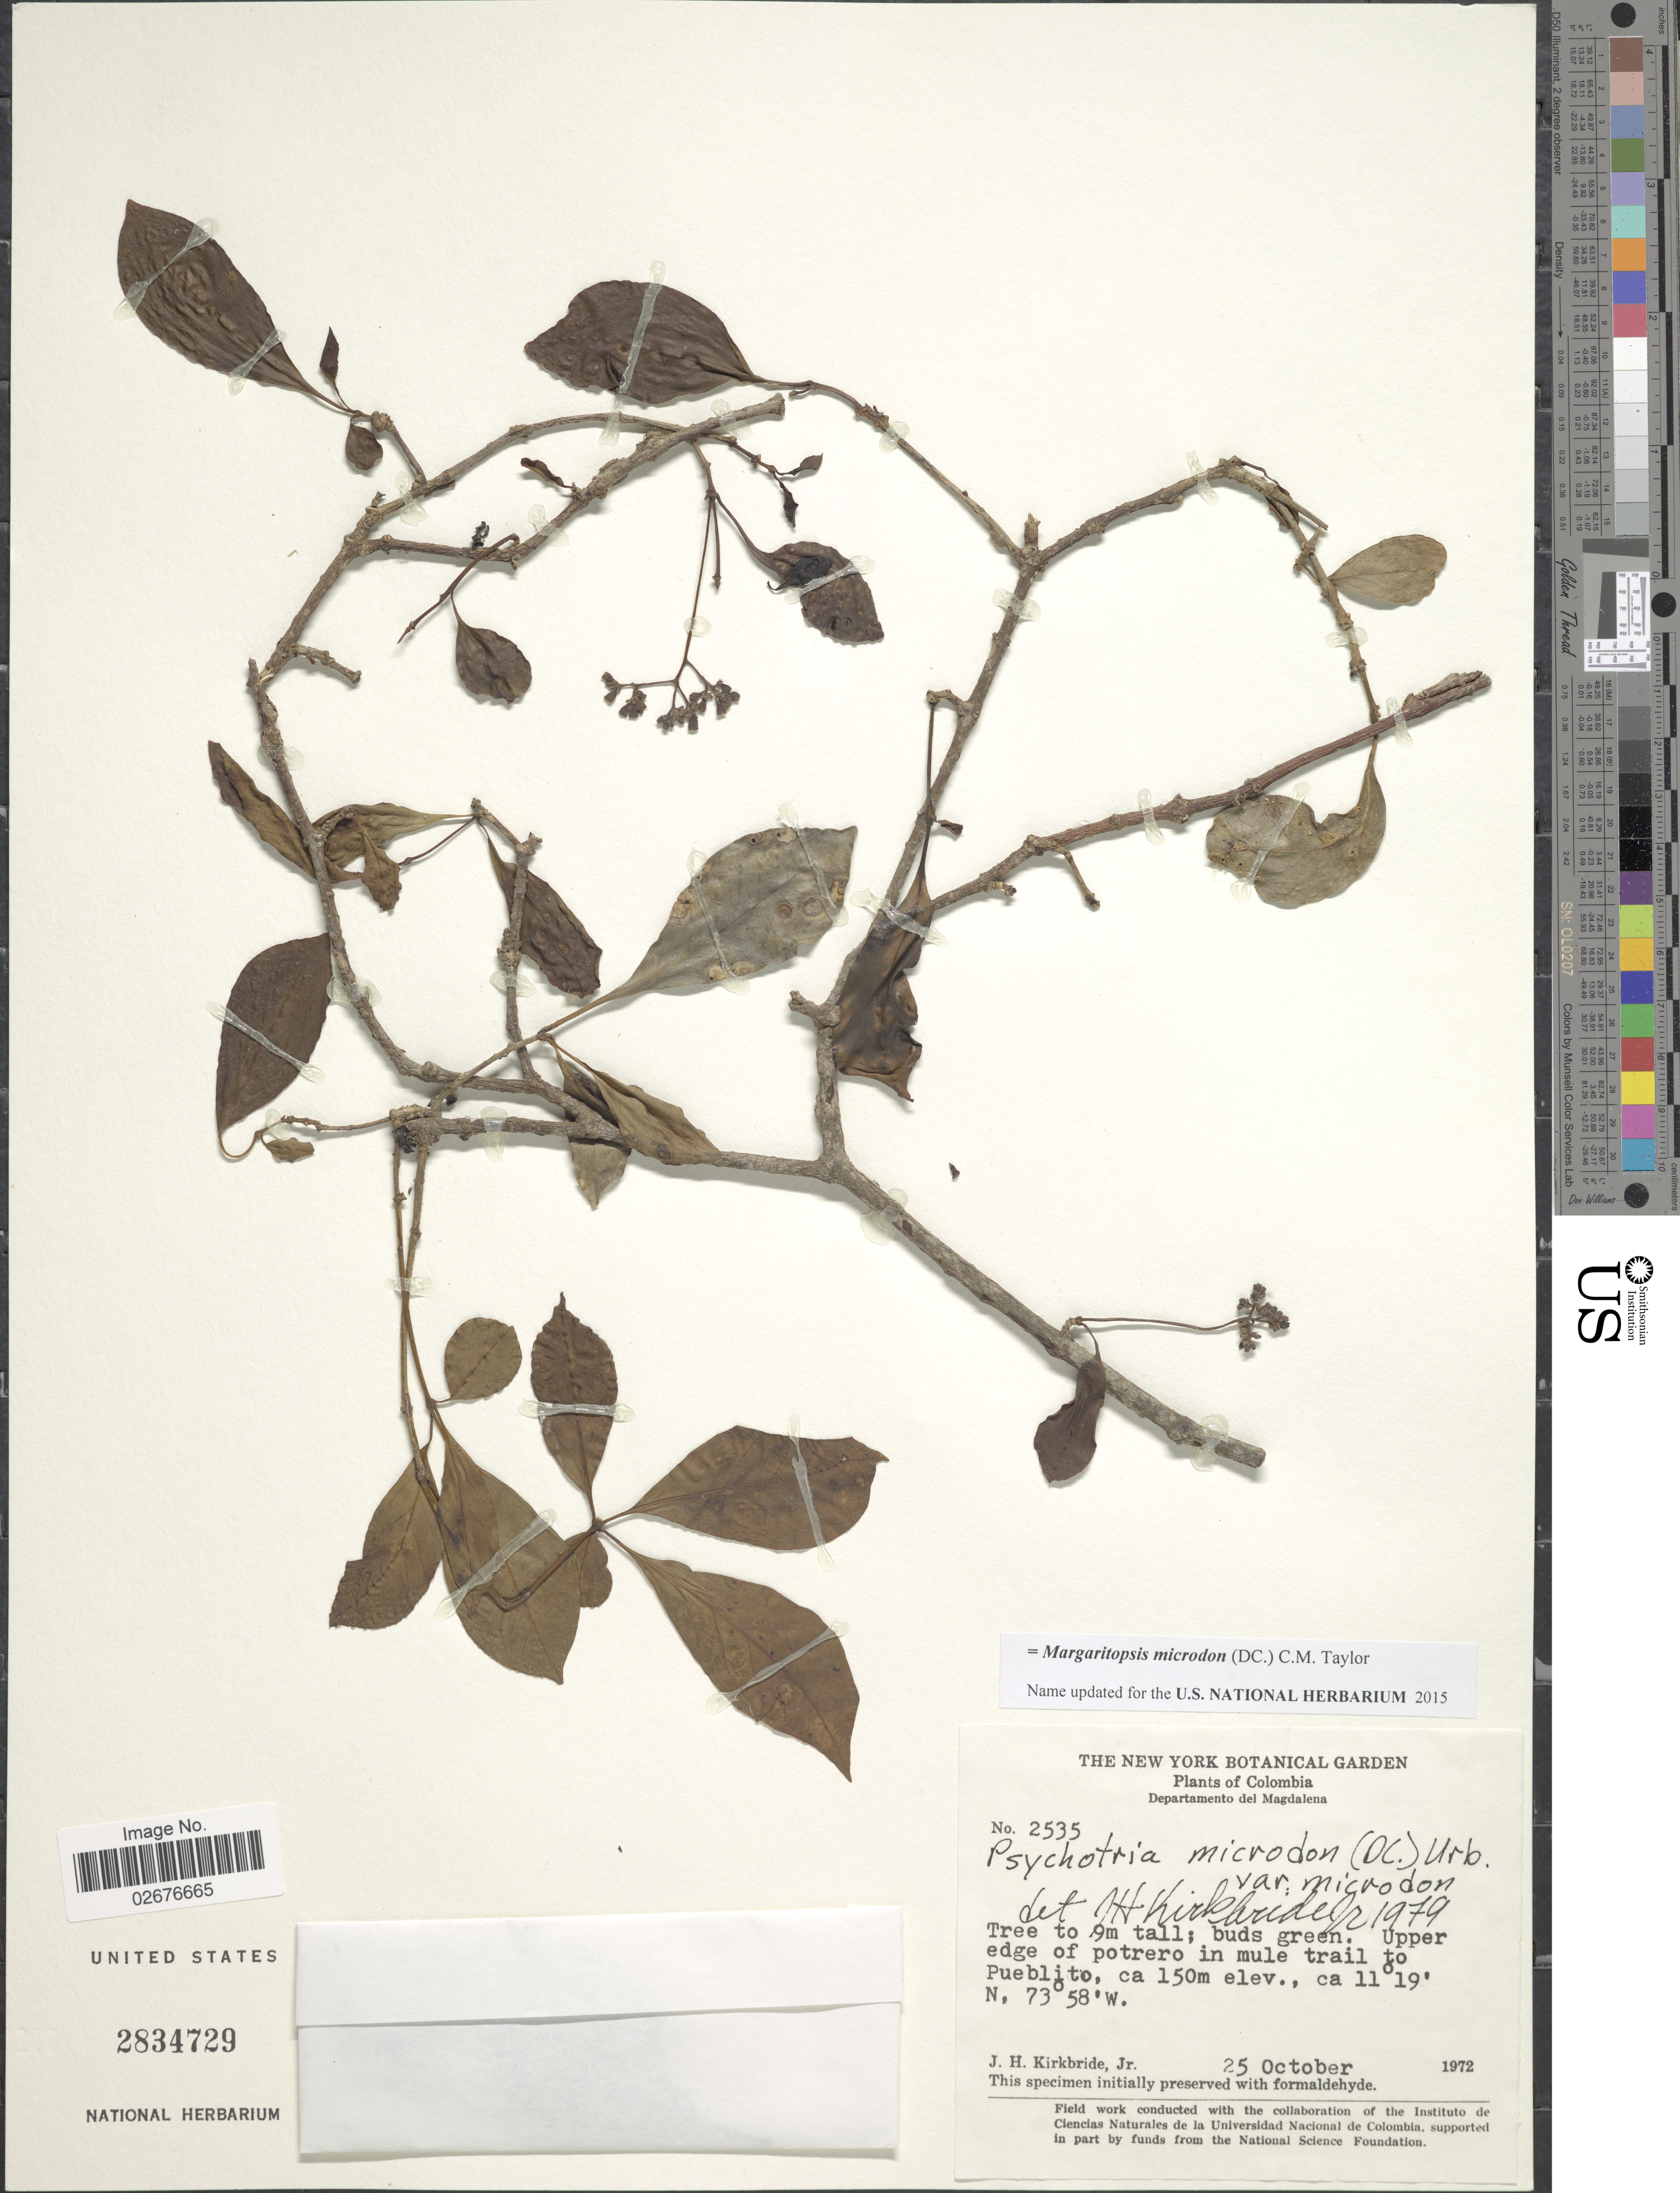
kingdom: Plantae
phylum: Tracheophyta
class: Magnoliopsida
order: Gentianales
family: Rubiaceae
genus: Margaritopsis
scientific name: Margaritopsis microdon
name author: (DC.) C.M. Taylor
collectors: J. H. Kirkbride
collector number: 2535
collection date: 1972-10-25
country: Colombia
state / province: Magdalena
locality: Upper edge of potrero in mule trail to Pueblito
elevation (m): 150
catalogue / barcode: US 2834729